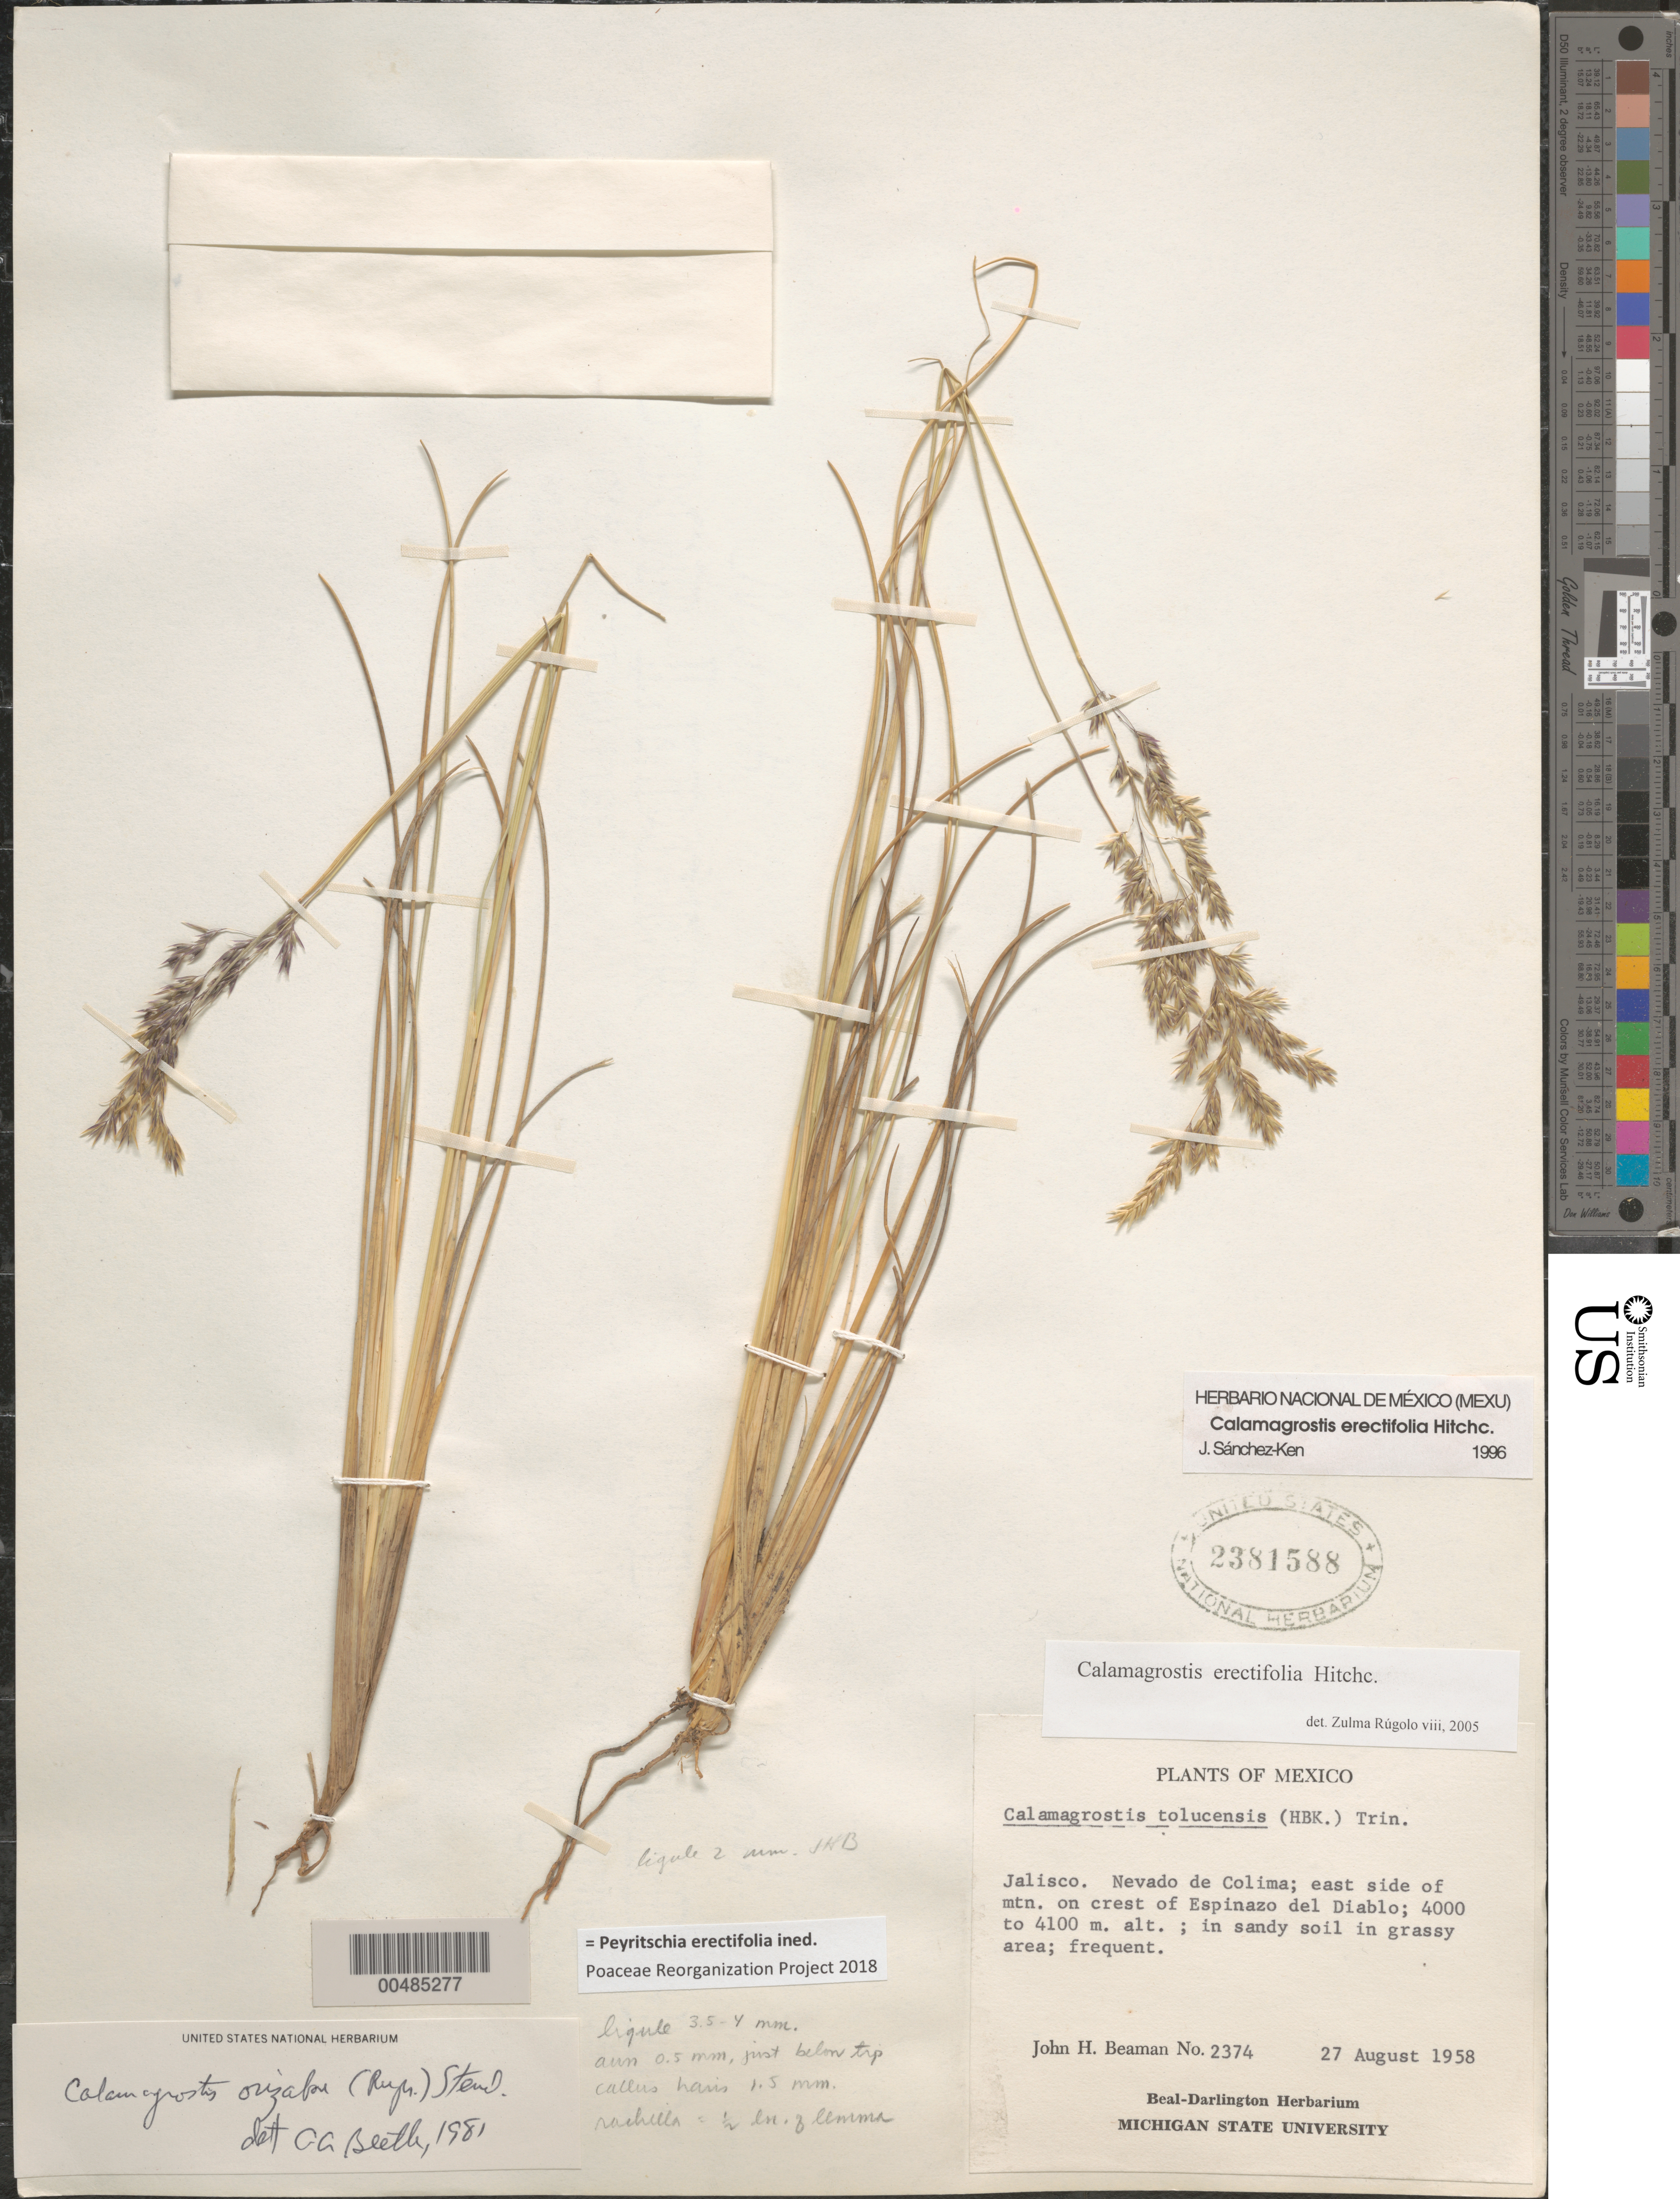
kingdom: Plantae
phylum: Tracheophyta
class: Liliopsida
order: Poales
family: Poaceae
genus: Peyritschia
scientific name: Peyritschia erectifolia ined.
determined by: Poaceae Reorganization Project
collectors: J. H. Beaman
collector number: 2374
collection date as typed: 27 Aug 1958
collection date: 1958-08-27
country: Mexico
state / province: Jalisco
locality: Nevado de Colima, E side of mtn. on crest of Espinazo del Diablo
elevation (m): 4000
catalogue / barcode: US 2381588